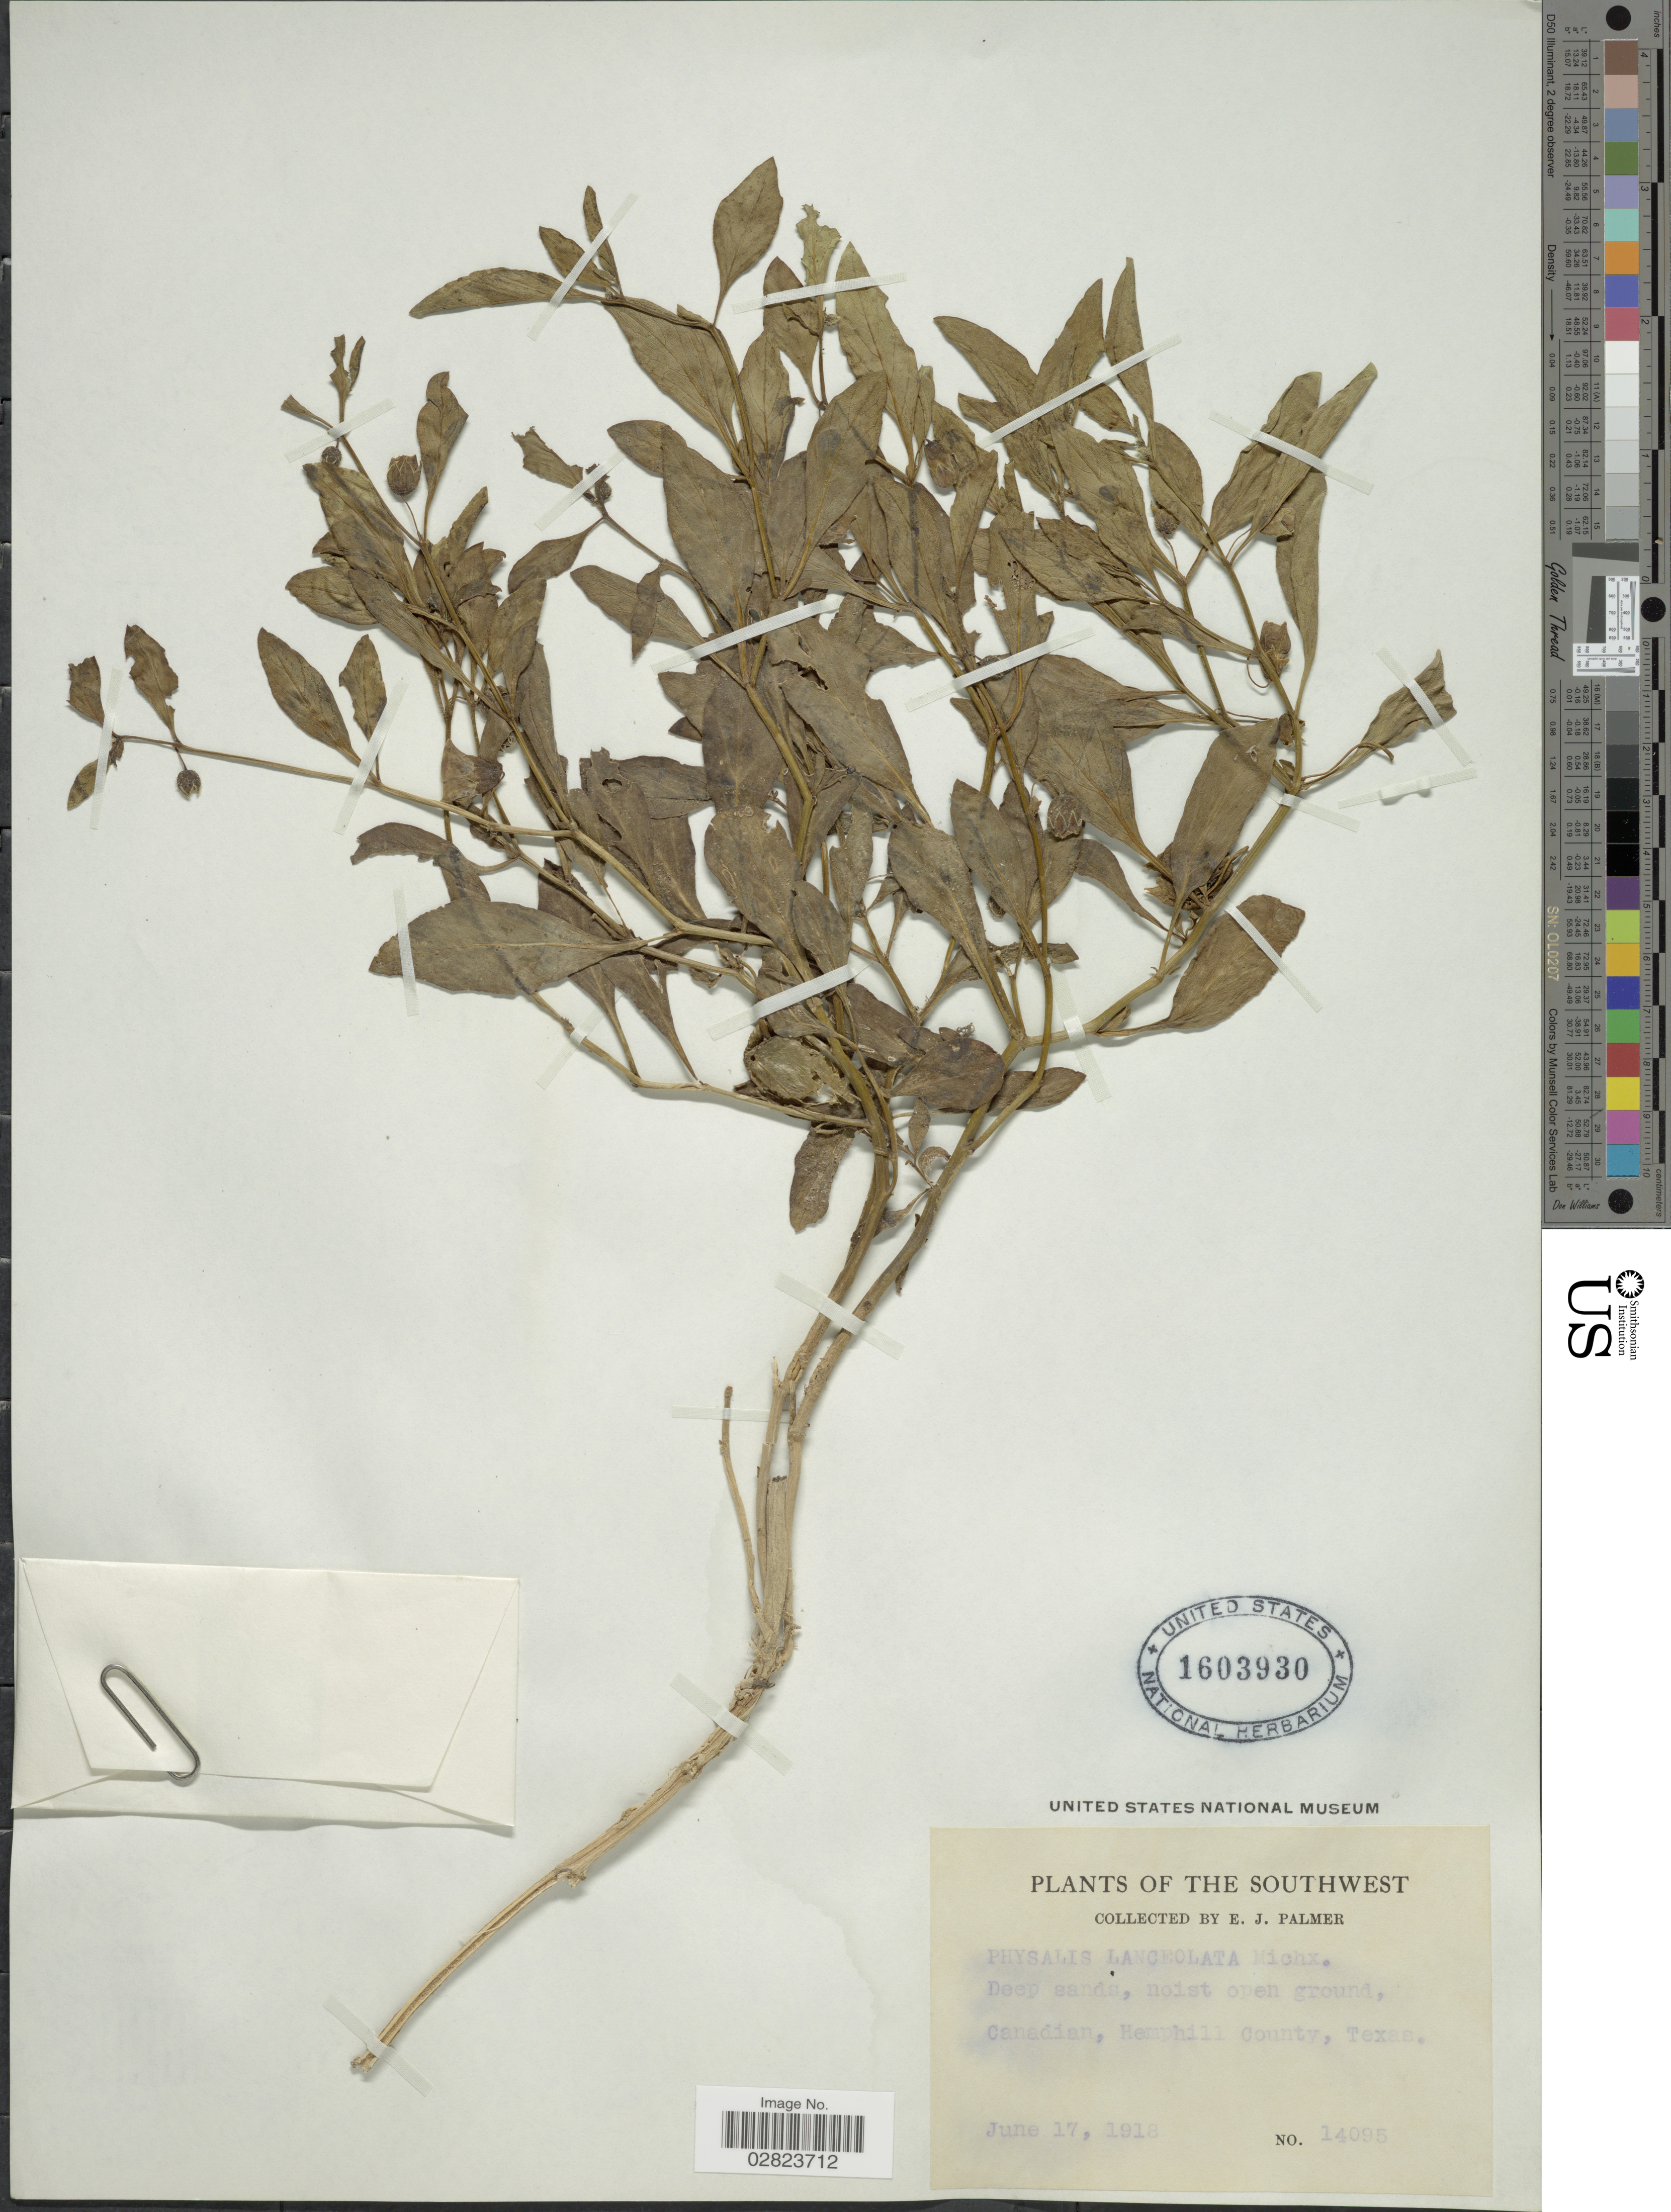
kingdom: Plantae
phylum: Tracheophyta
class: Magnoliopsida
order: Solanales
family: Solanaceae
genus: Physalis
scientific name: Physalis lanceolata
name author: Michx.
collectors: E. J. Palmer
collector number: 14095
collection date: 1918-06-17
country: United States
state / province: Texas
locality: The Southwest. Canadian, Hemphill County.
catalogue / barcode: US 1603930